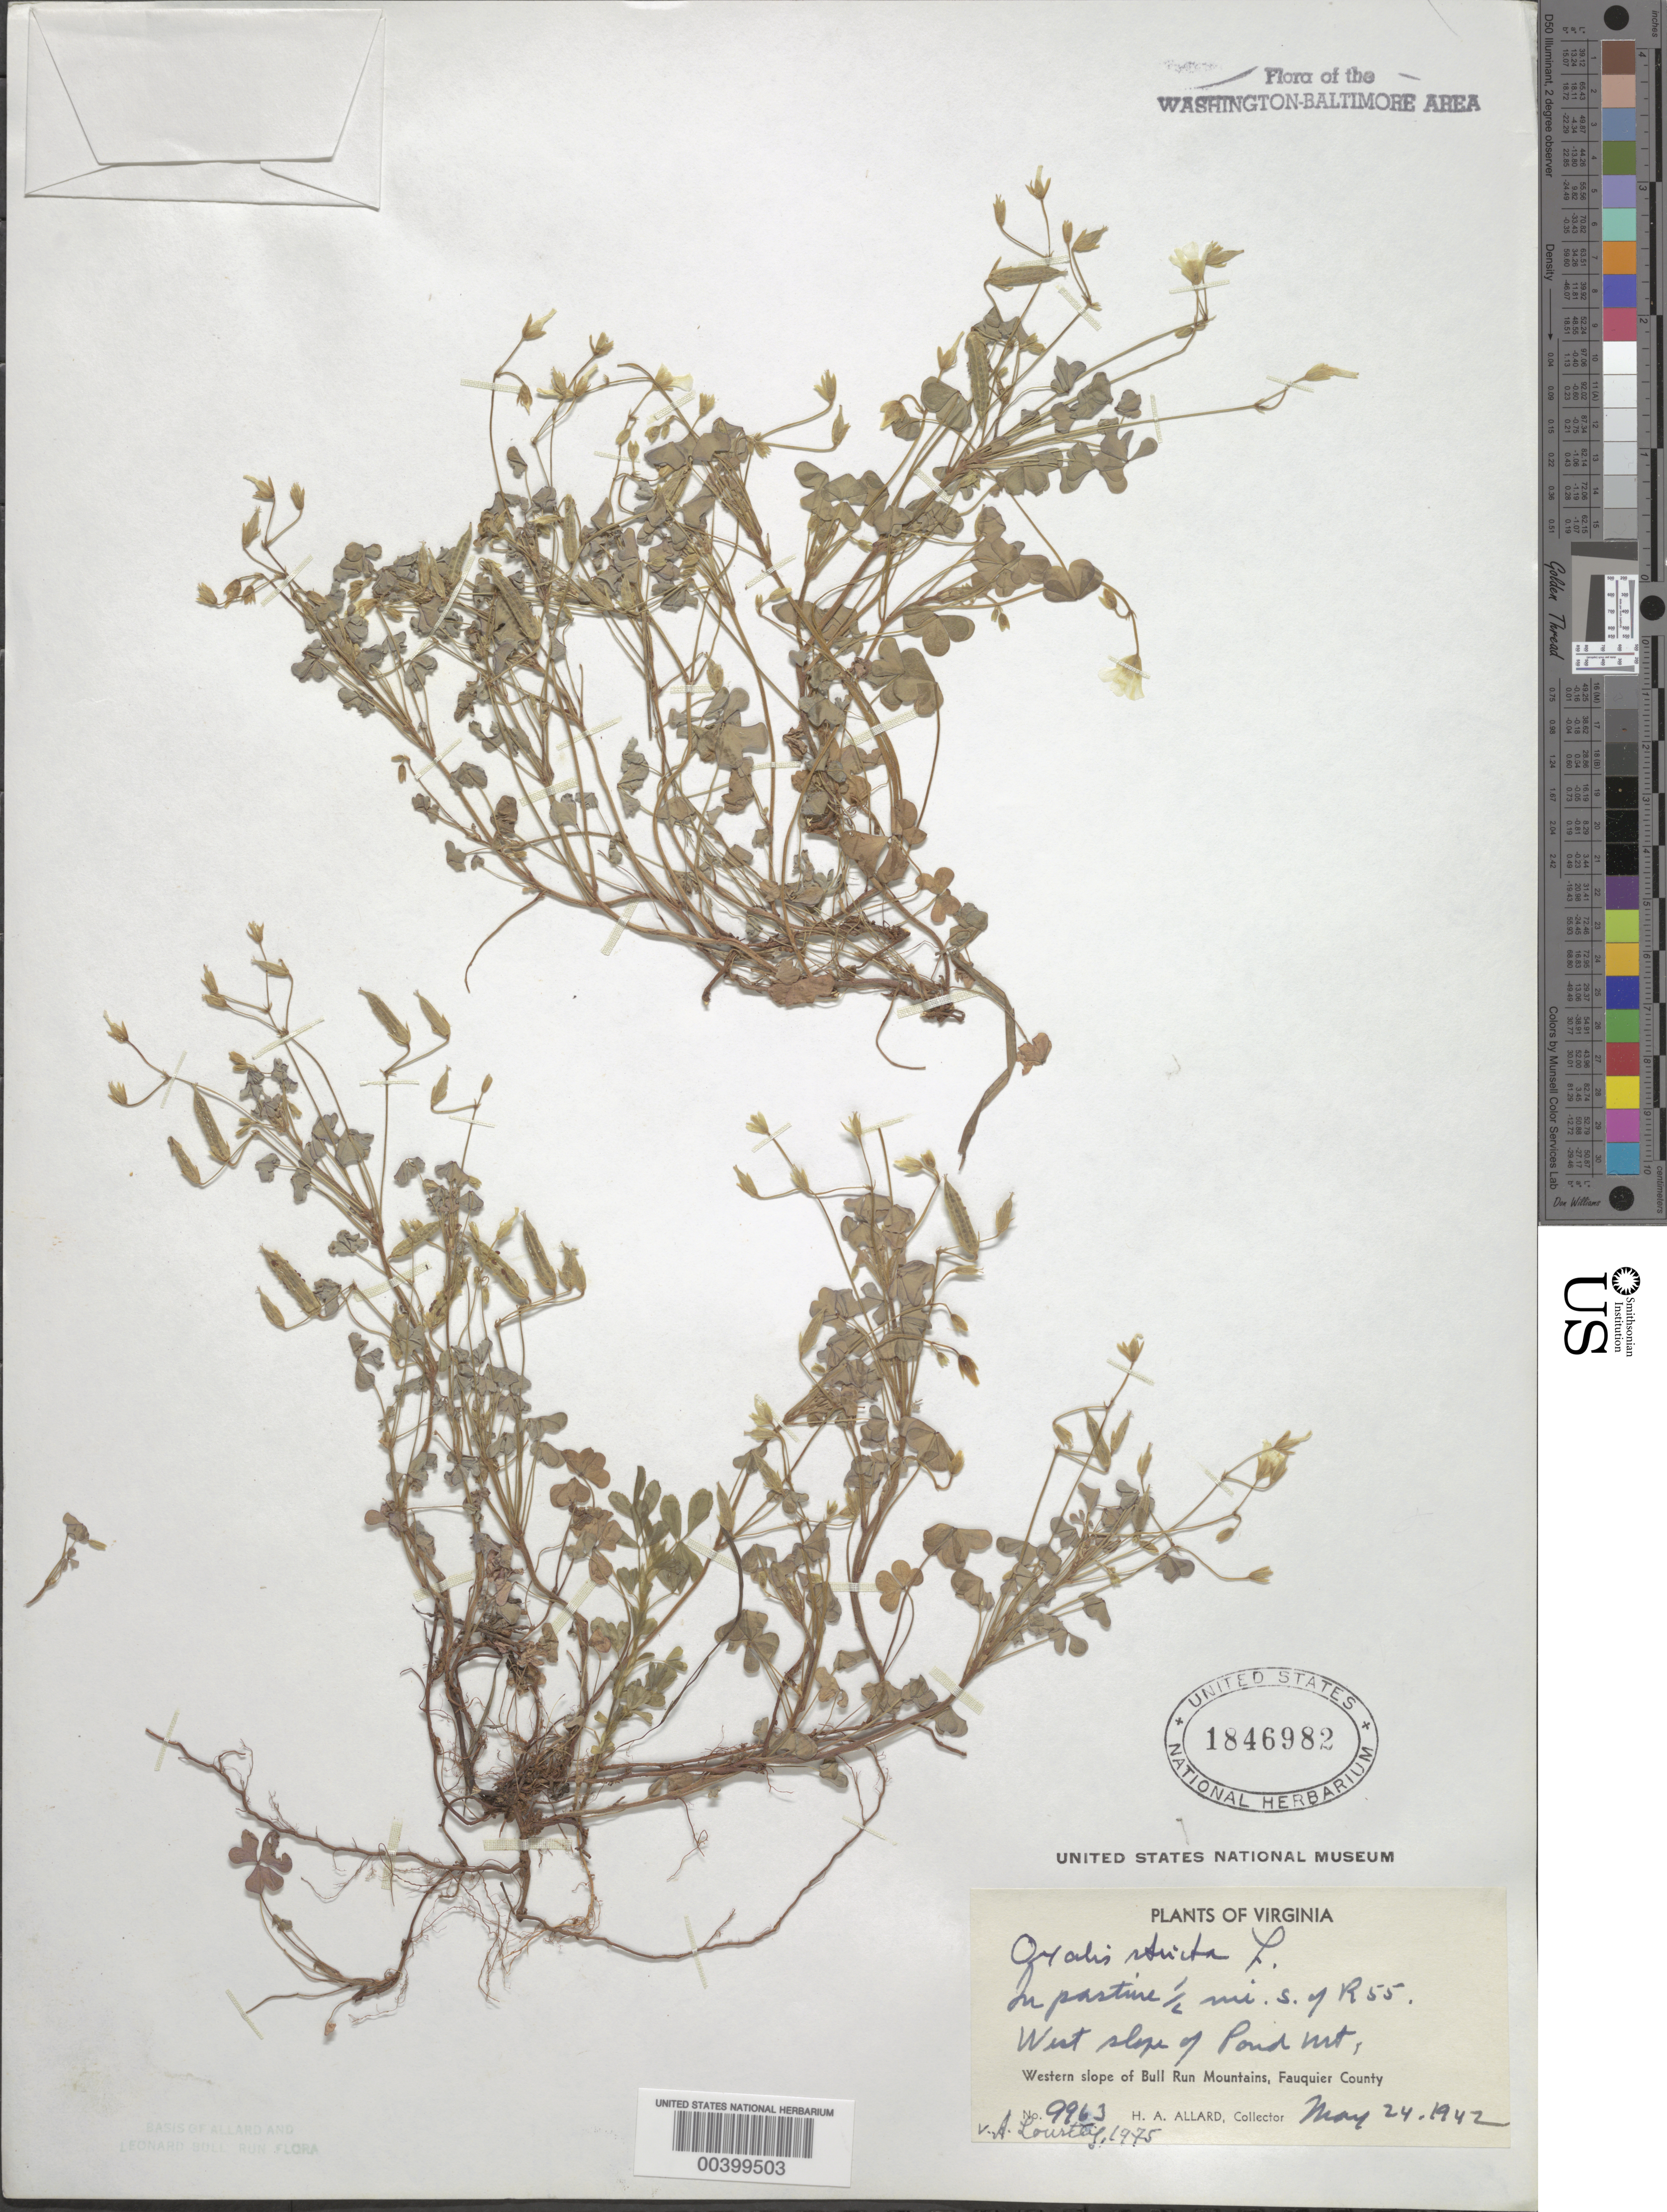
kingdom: Plantae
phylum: Tracheophyta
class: Magnoliopsida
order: Oxalidales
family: Oxalidaceae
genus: Oxalis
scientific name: Oxalis stricta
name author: L.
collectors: H. A. Allard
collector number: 9963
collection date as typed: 24 May 1942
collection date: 1942-05-24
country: United States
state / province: Virginia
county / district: Fauquier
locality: South of Route 55, Pond Mountains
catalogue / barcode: US 1846982